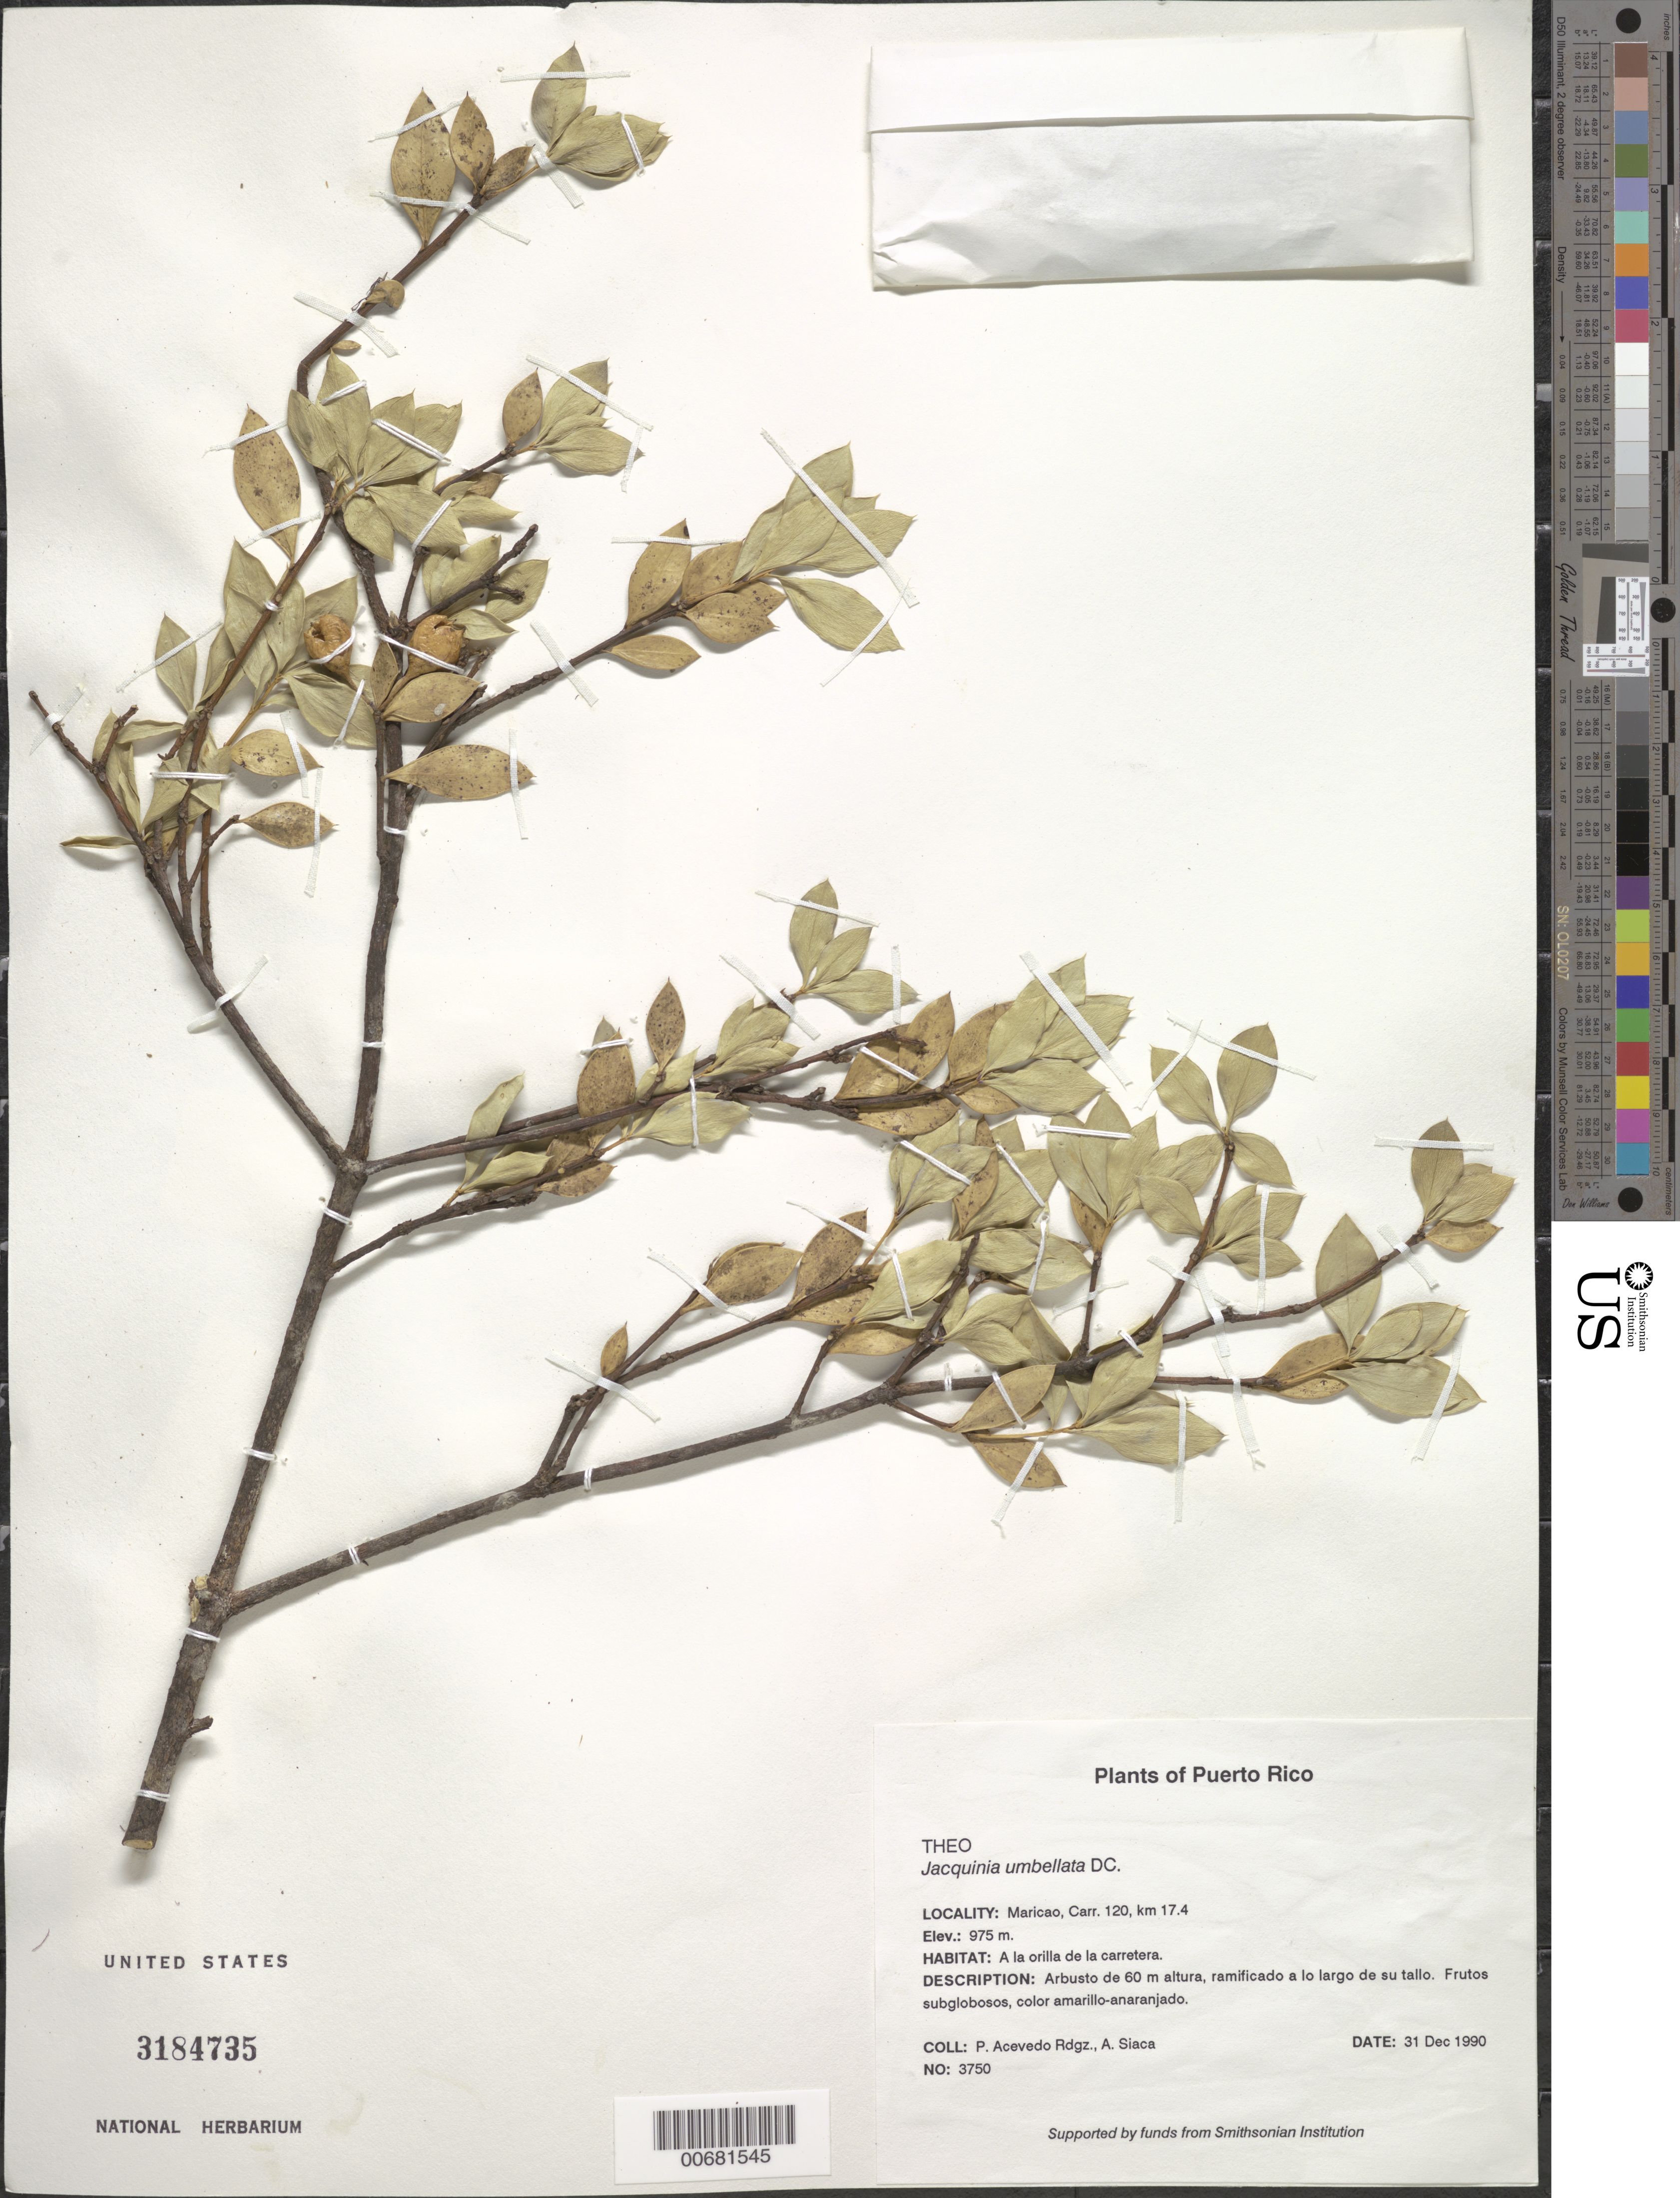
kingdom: Plantae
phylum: Tracheophyta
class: Magnoliopsida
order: Ericales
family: Primulaceae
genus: Jacquinia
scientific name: Jacquinia umbellata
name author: A. DC.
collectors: P. Acevedo-Rodr. & A. Siaca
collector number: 3750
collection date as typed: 31 Dec 1990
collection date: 1990-12-31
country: Puerto Rico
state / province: Maricao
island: Puerto Rico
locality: Maricao, Carr. 120, km 17.4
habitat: A la orilla de la carretera.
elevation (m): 975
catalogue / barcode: US 3184735